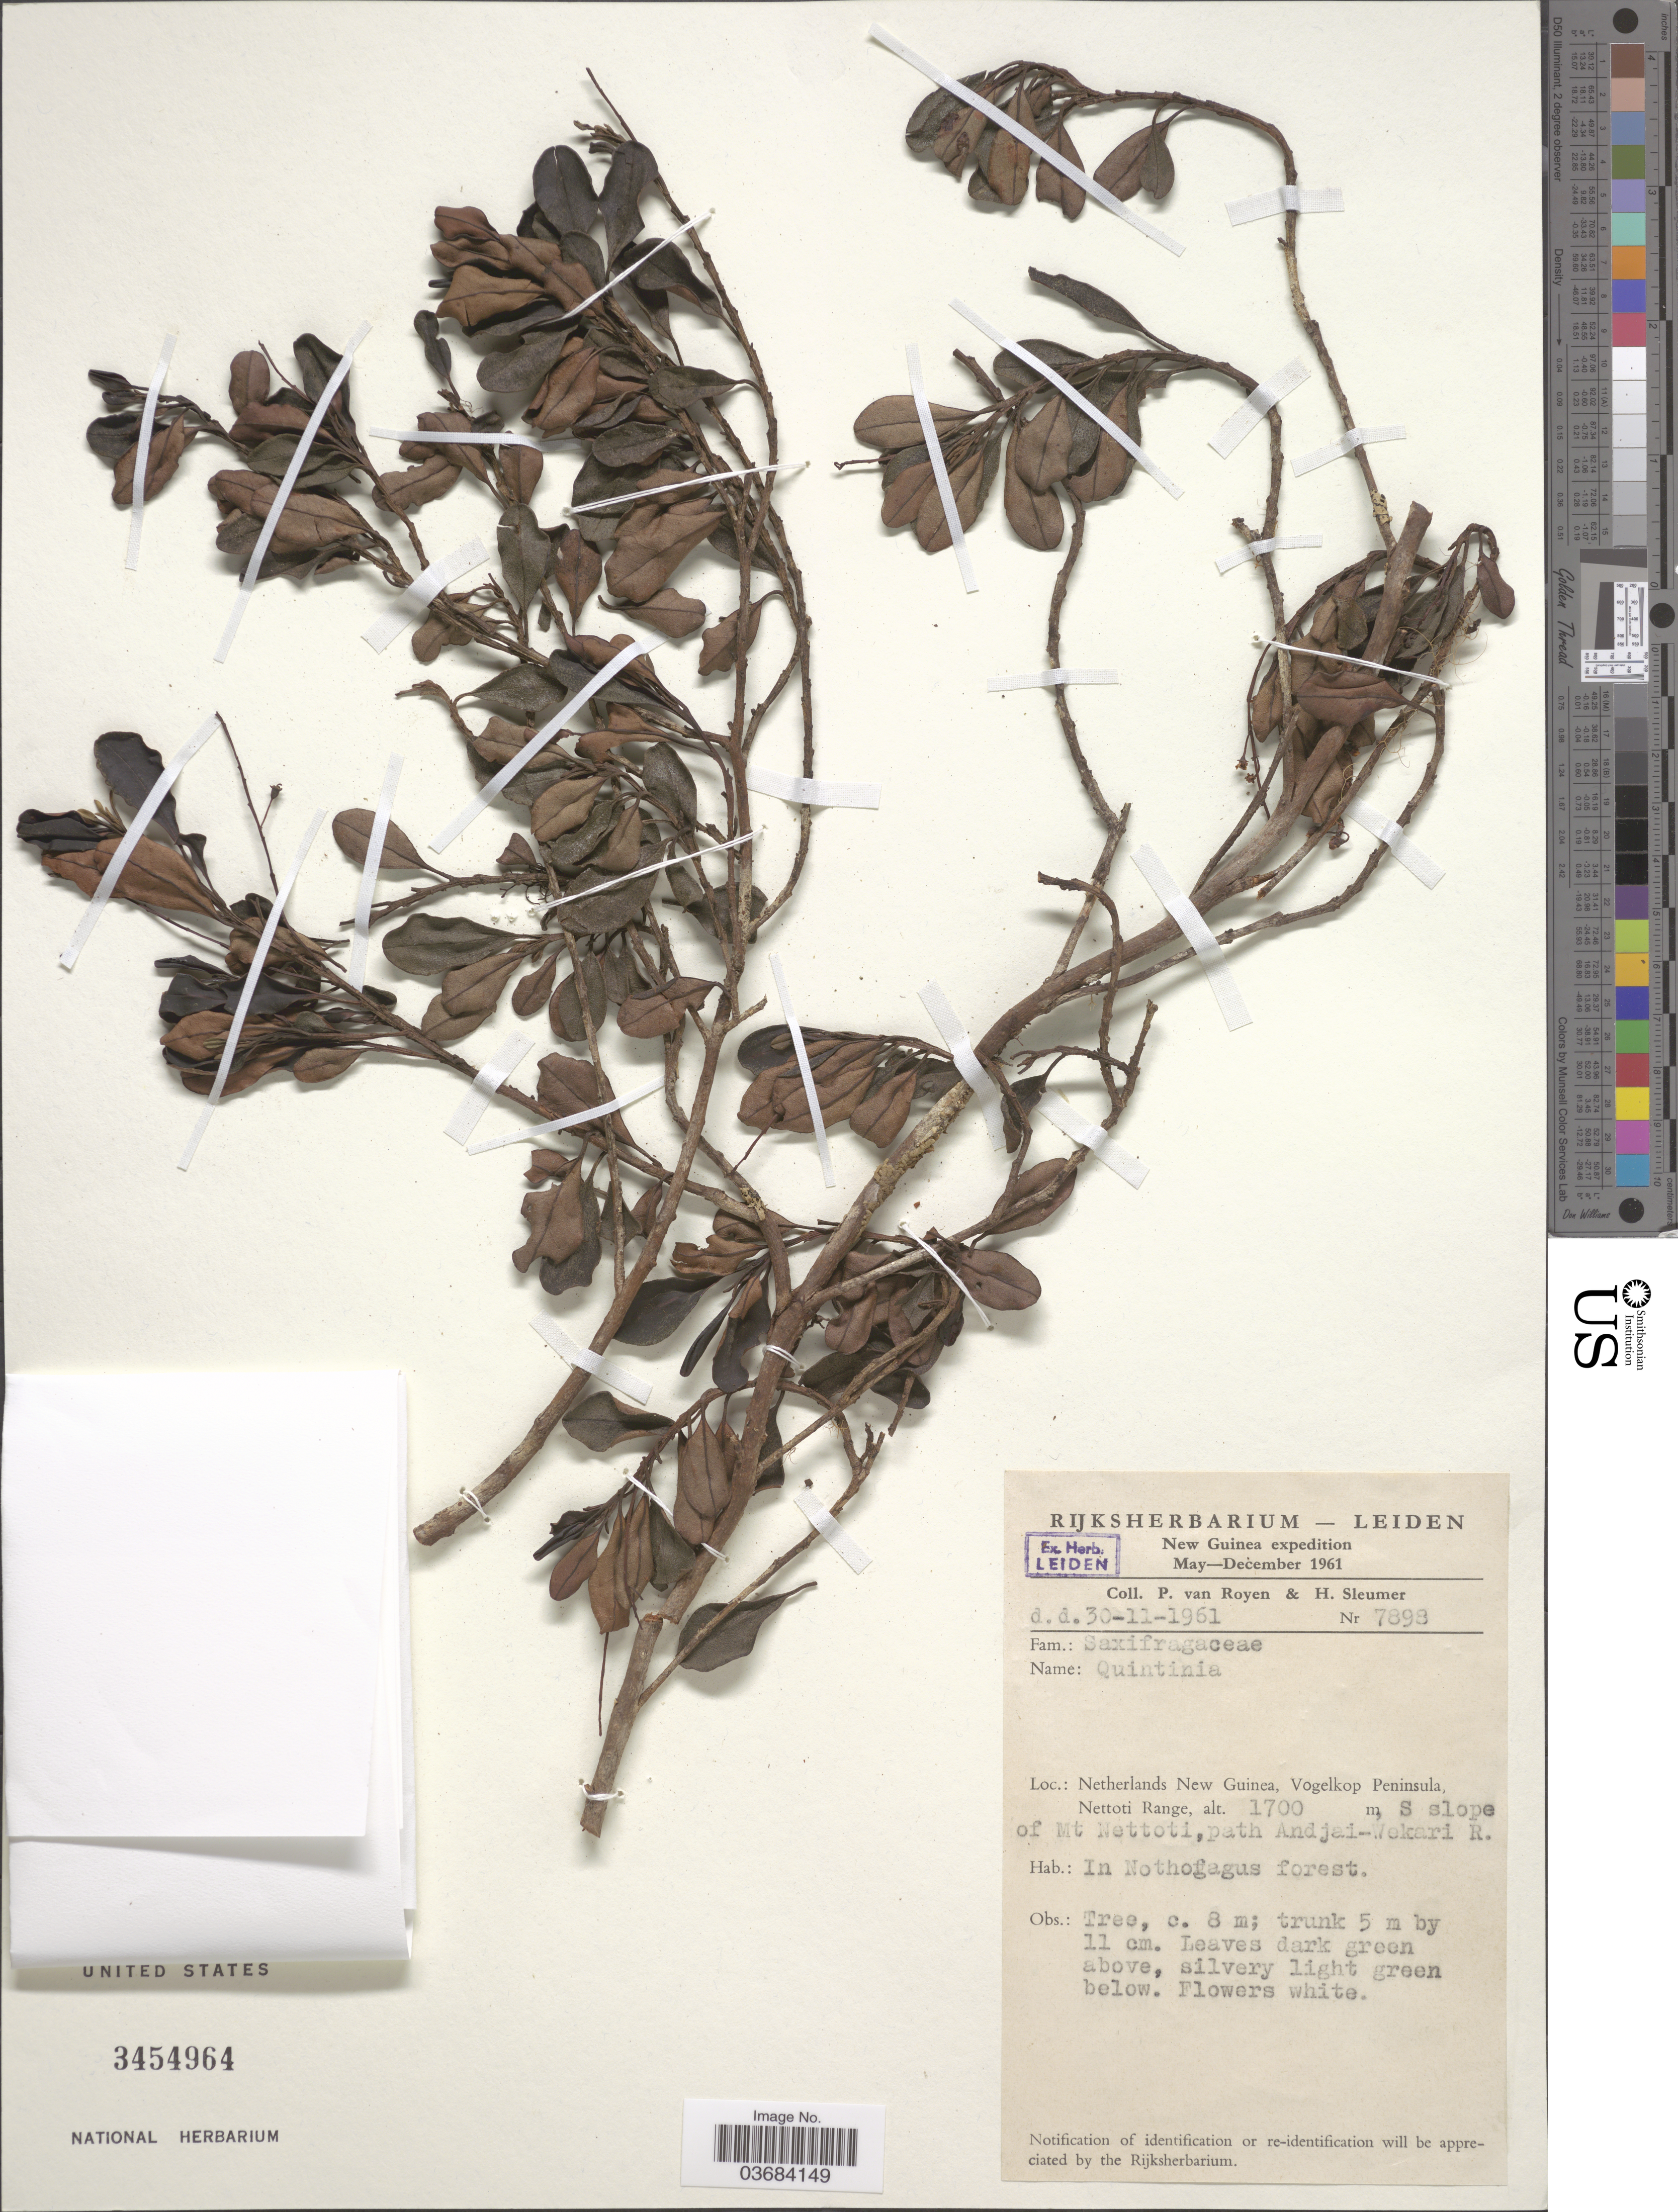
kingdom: Plantae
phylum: Tracheophyta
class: Magnoliopsida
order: Paracryphiales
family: Paracryphiaceae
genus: Quintinia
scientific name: Quintinia sp.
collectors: P. van Royen & H. O. Sleumer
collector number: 7898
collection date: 1961-11-30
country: Indonesia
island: New Guinea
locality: New Guinea expedition May--December 1961. Netherlands New Guinea, Vogelkap Peninsula, Nettoti Range, S slope of Mt Nettoti, path Andjai-Wekari R.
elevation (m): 1700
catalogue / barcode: US 3454964